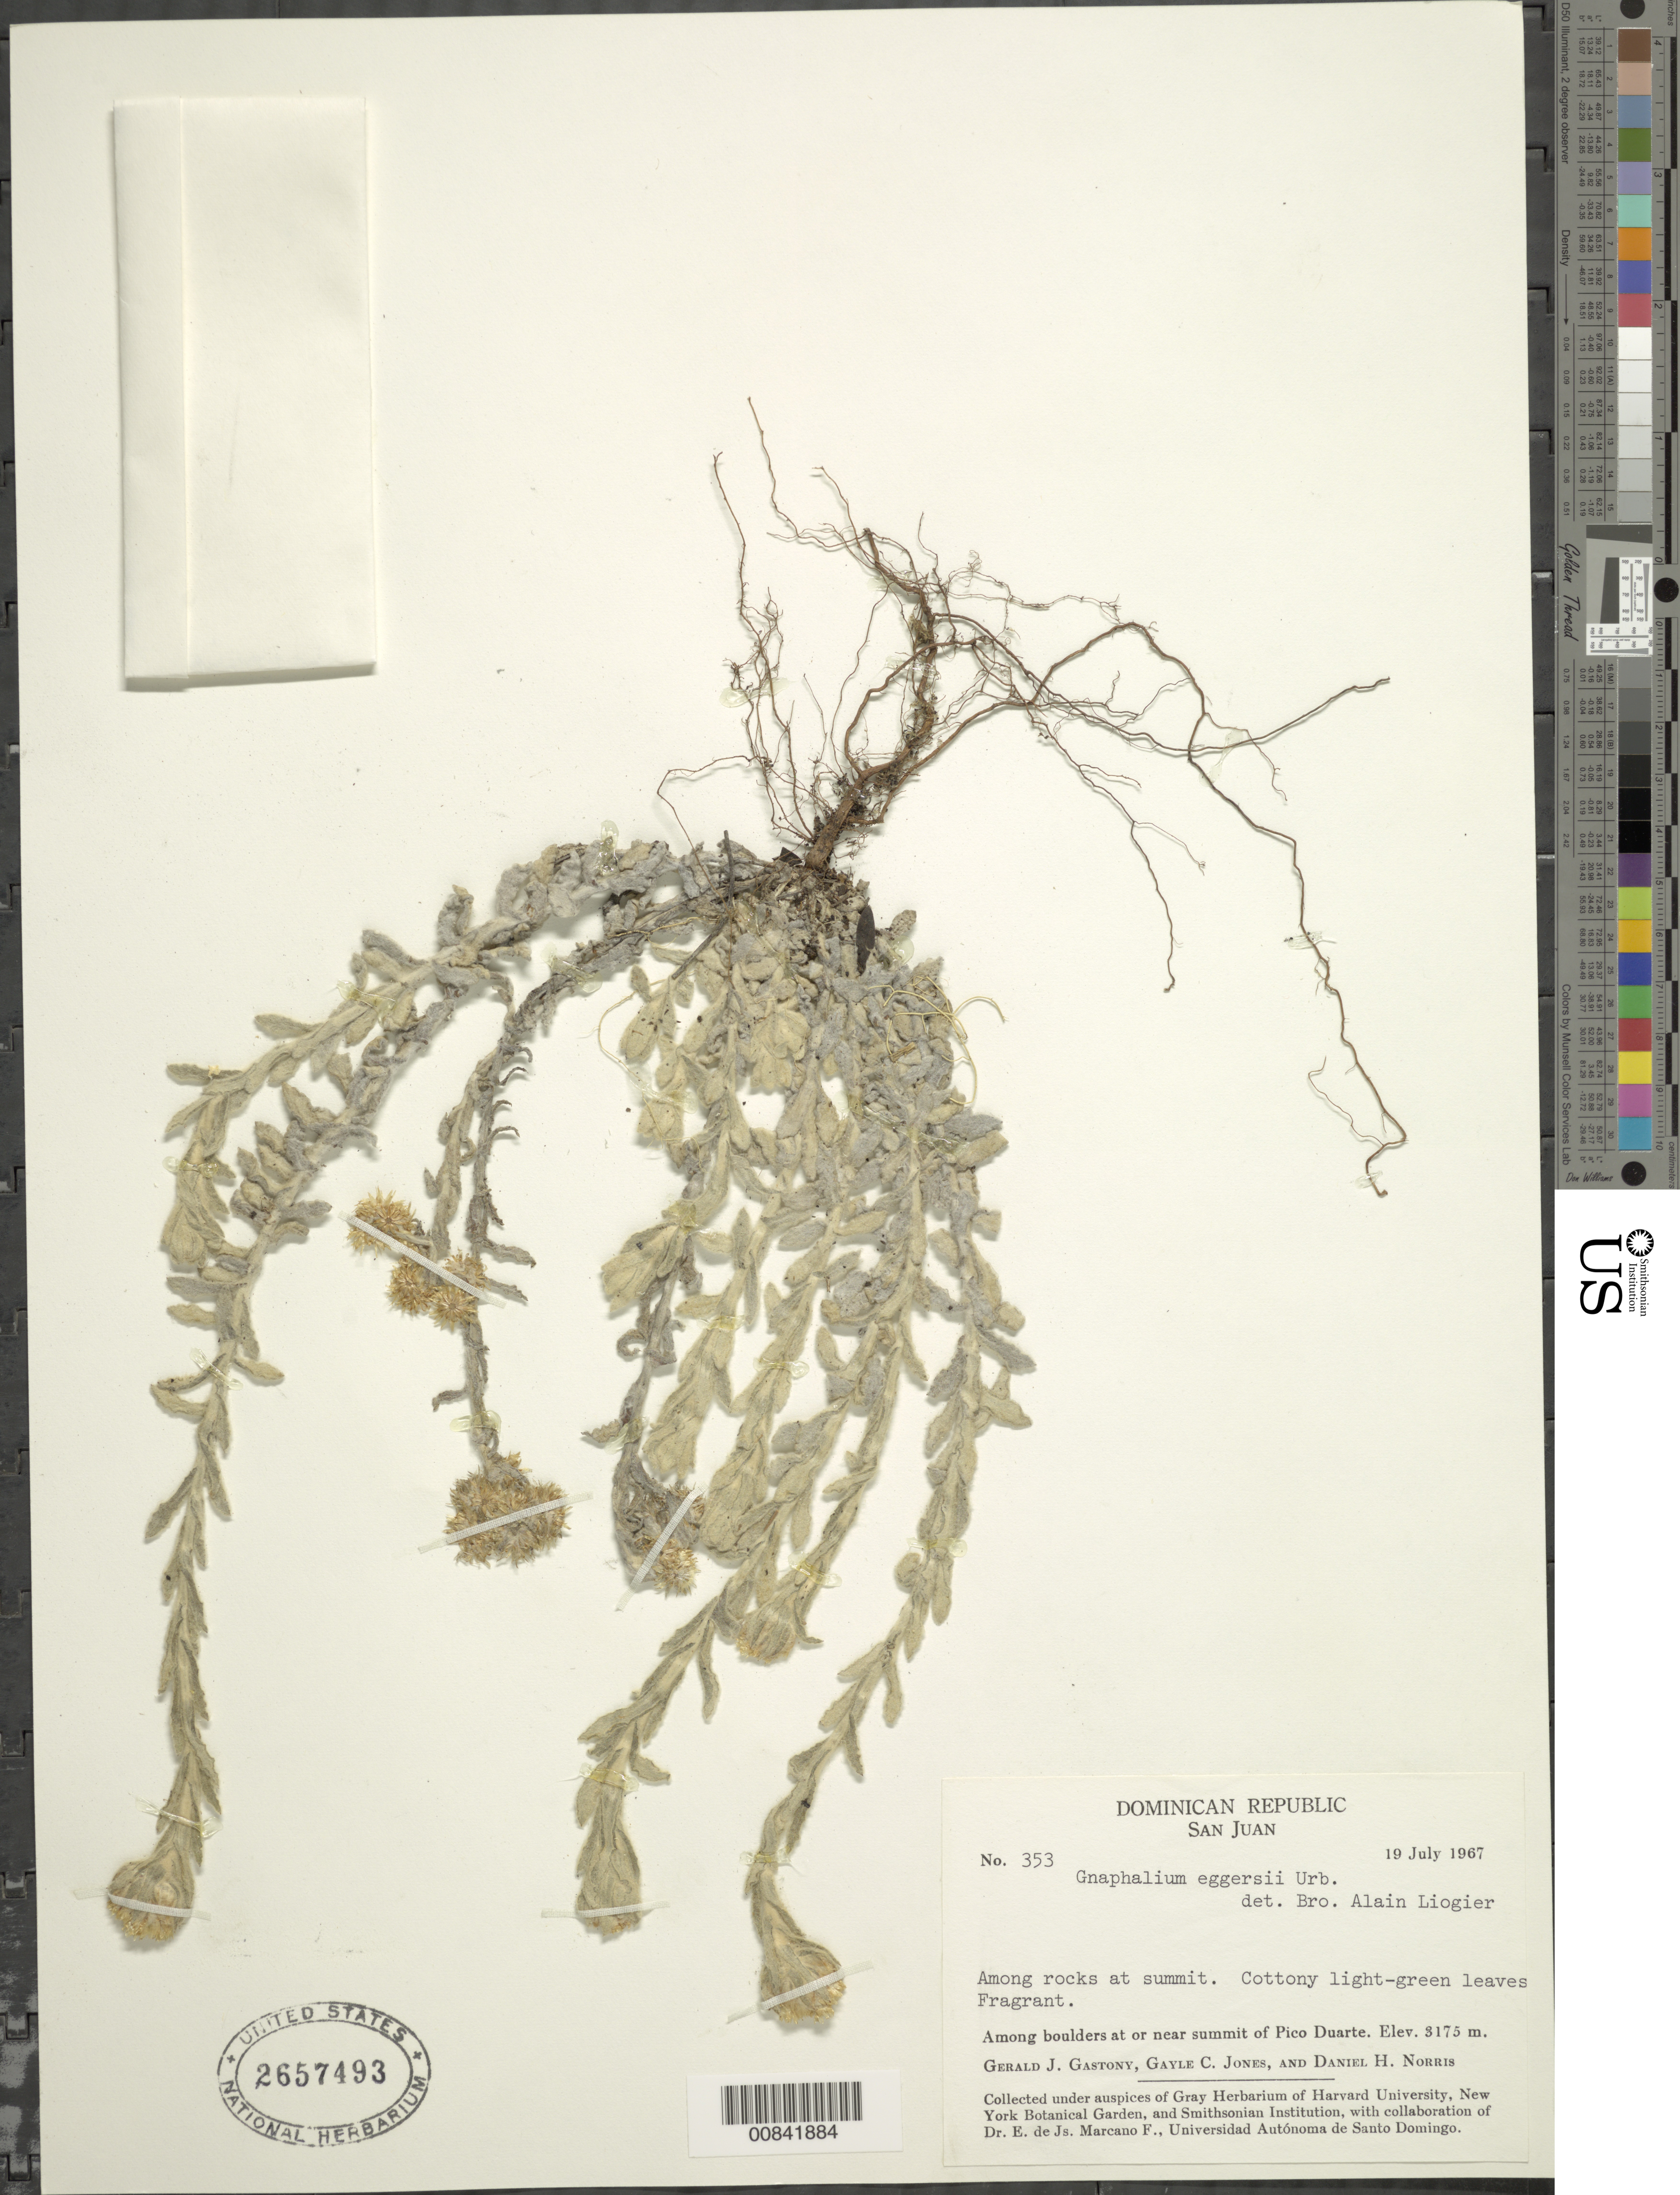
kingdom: Plantae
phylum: Tracheophyta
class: Magnoliopsida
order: Asterales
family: Asteraceae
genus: Pseudognaphalium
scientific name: Pseudognaphalium eggersii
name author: (Urb.) Anderb.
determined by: Nesom, Guy L.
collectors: G. Gastony, G. C. Jones & D. H. Norris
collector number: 353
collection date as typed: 19 Jul 1967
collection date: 1967-07-19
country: Dominican Republic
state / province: San Juan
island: Hispaniola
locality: Summit of Pico Duarte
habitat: Among rocks at summit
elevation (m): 3175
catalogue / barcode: US 2657493